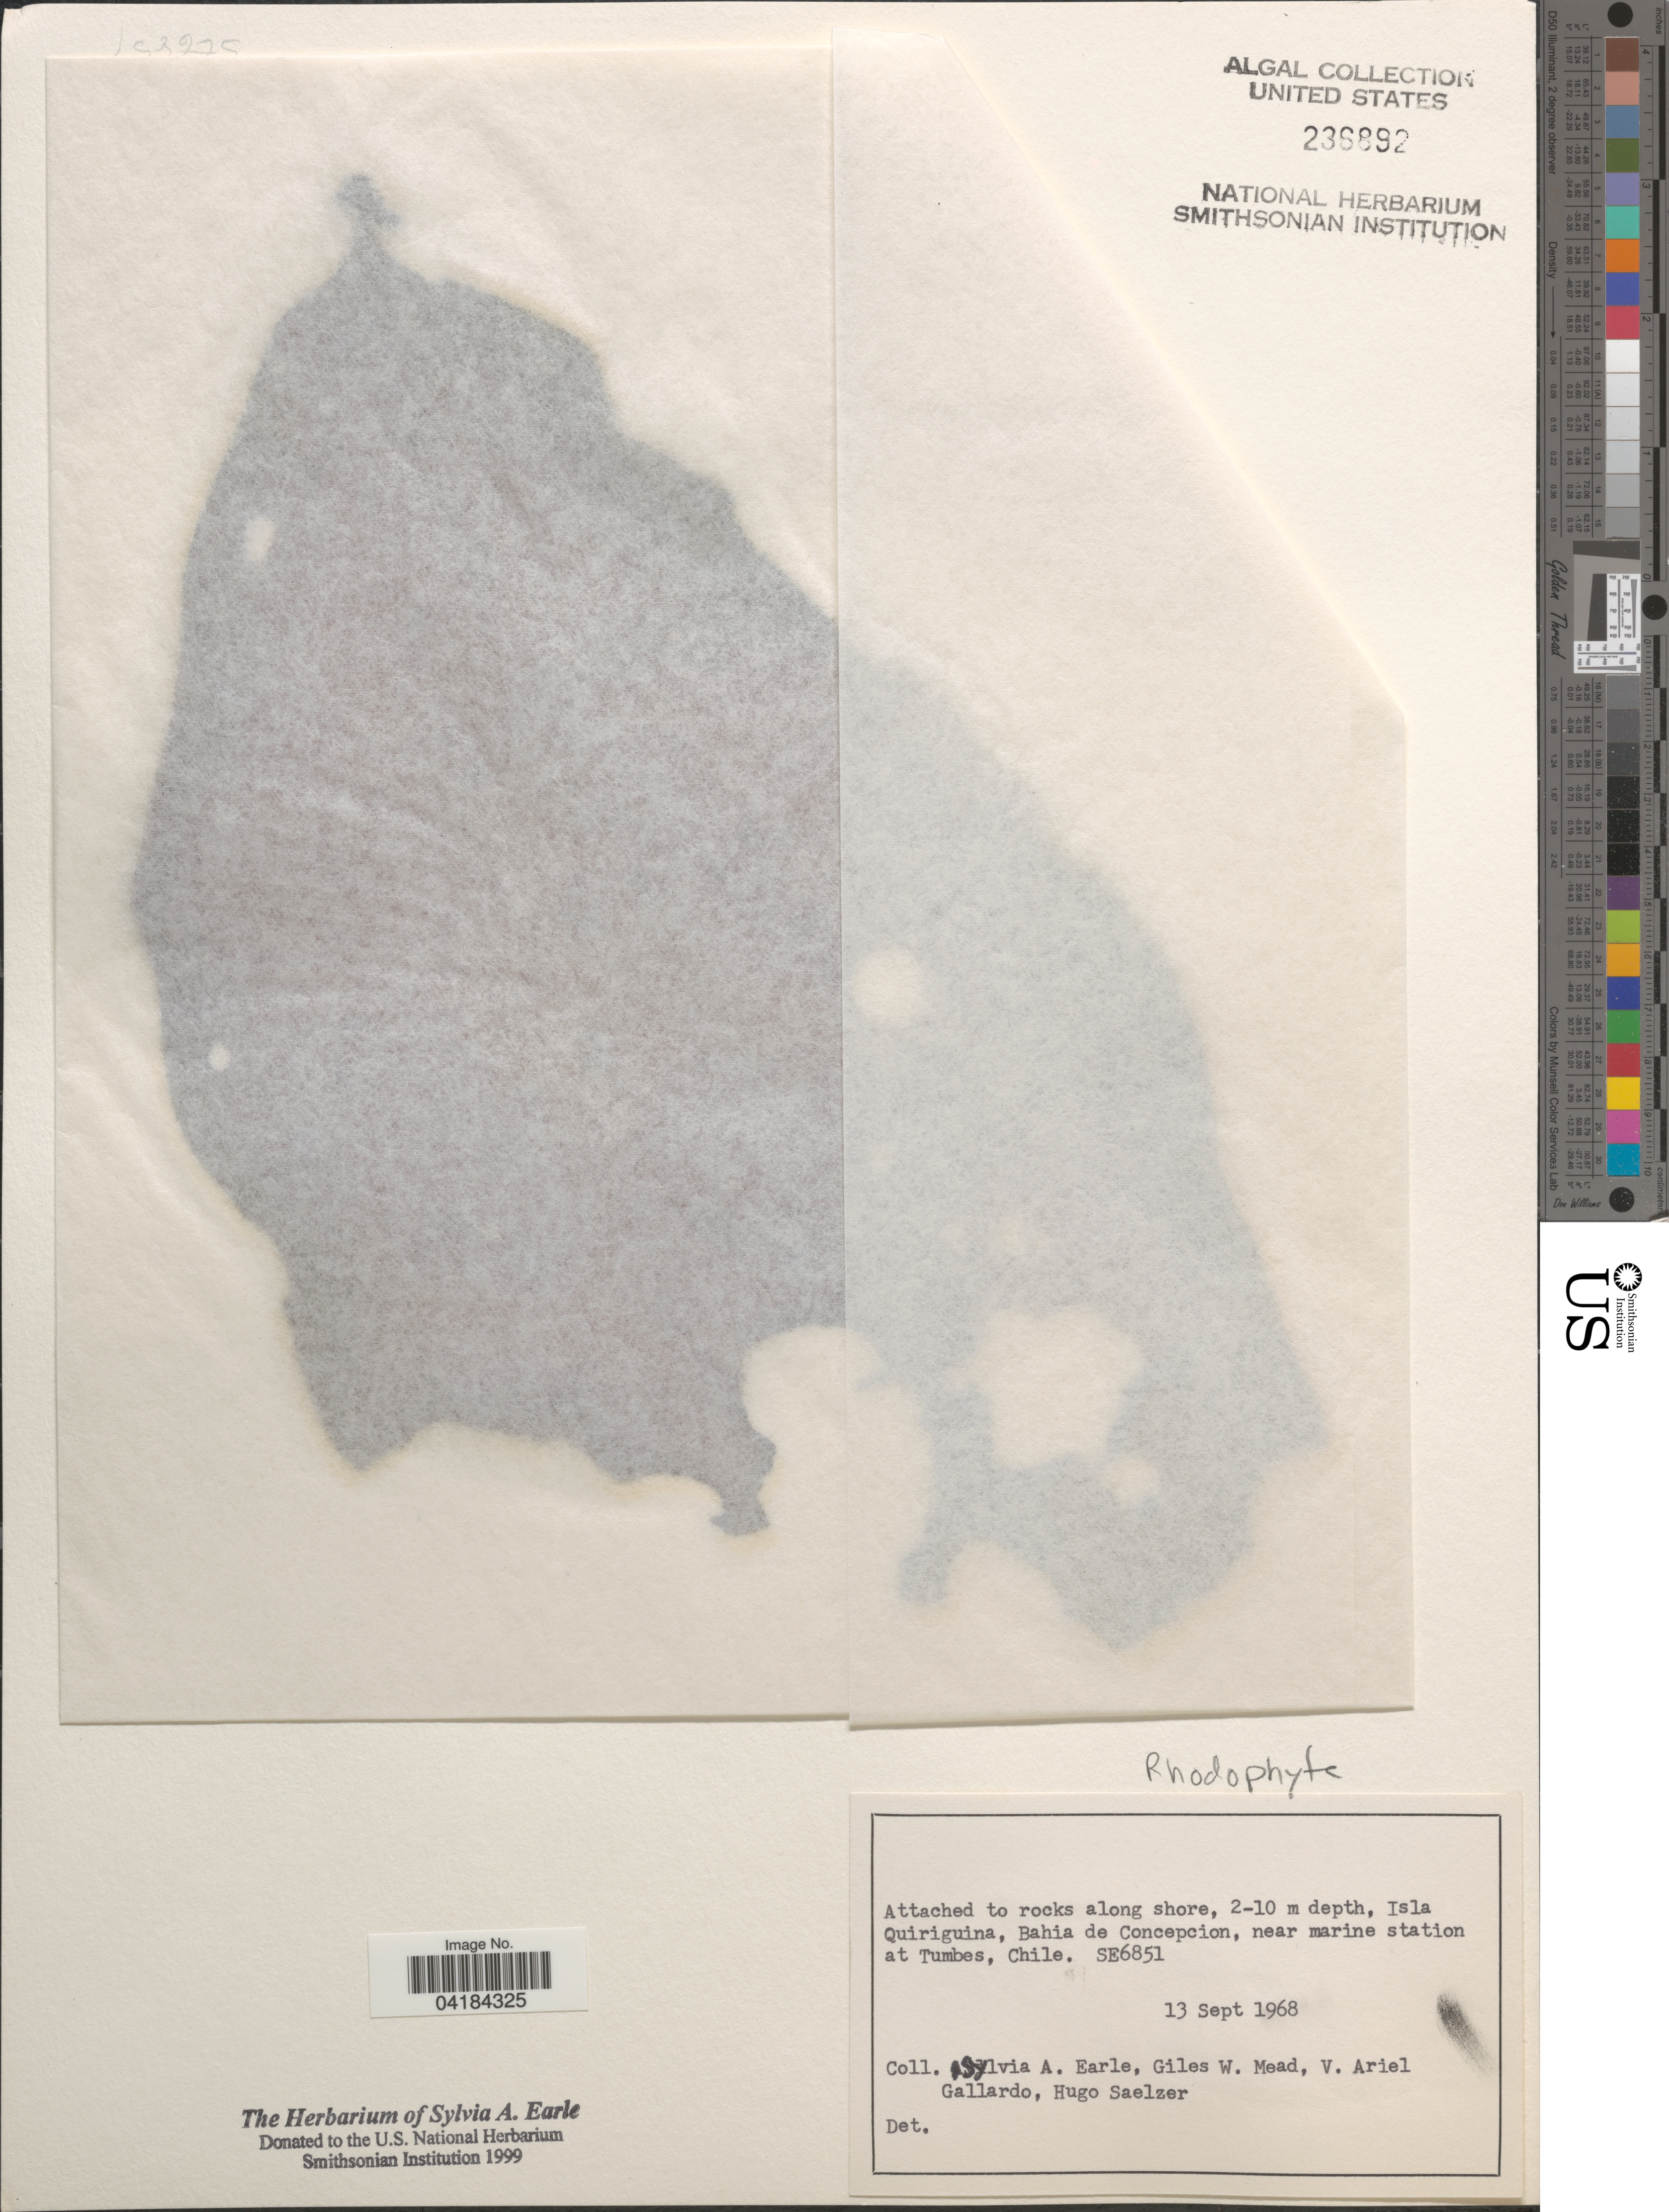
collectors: S. A. Earle, G. W. Mead, V. Gallardo & H. Saelzer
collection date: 1968-09-13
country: Chile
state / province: Bio-Bío (VIII)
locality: Isla Quiriguina [ = Quiriquina], Bahia de Concepcion, near marine station at Tumbes. SE6851.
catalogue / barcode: US 236892